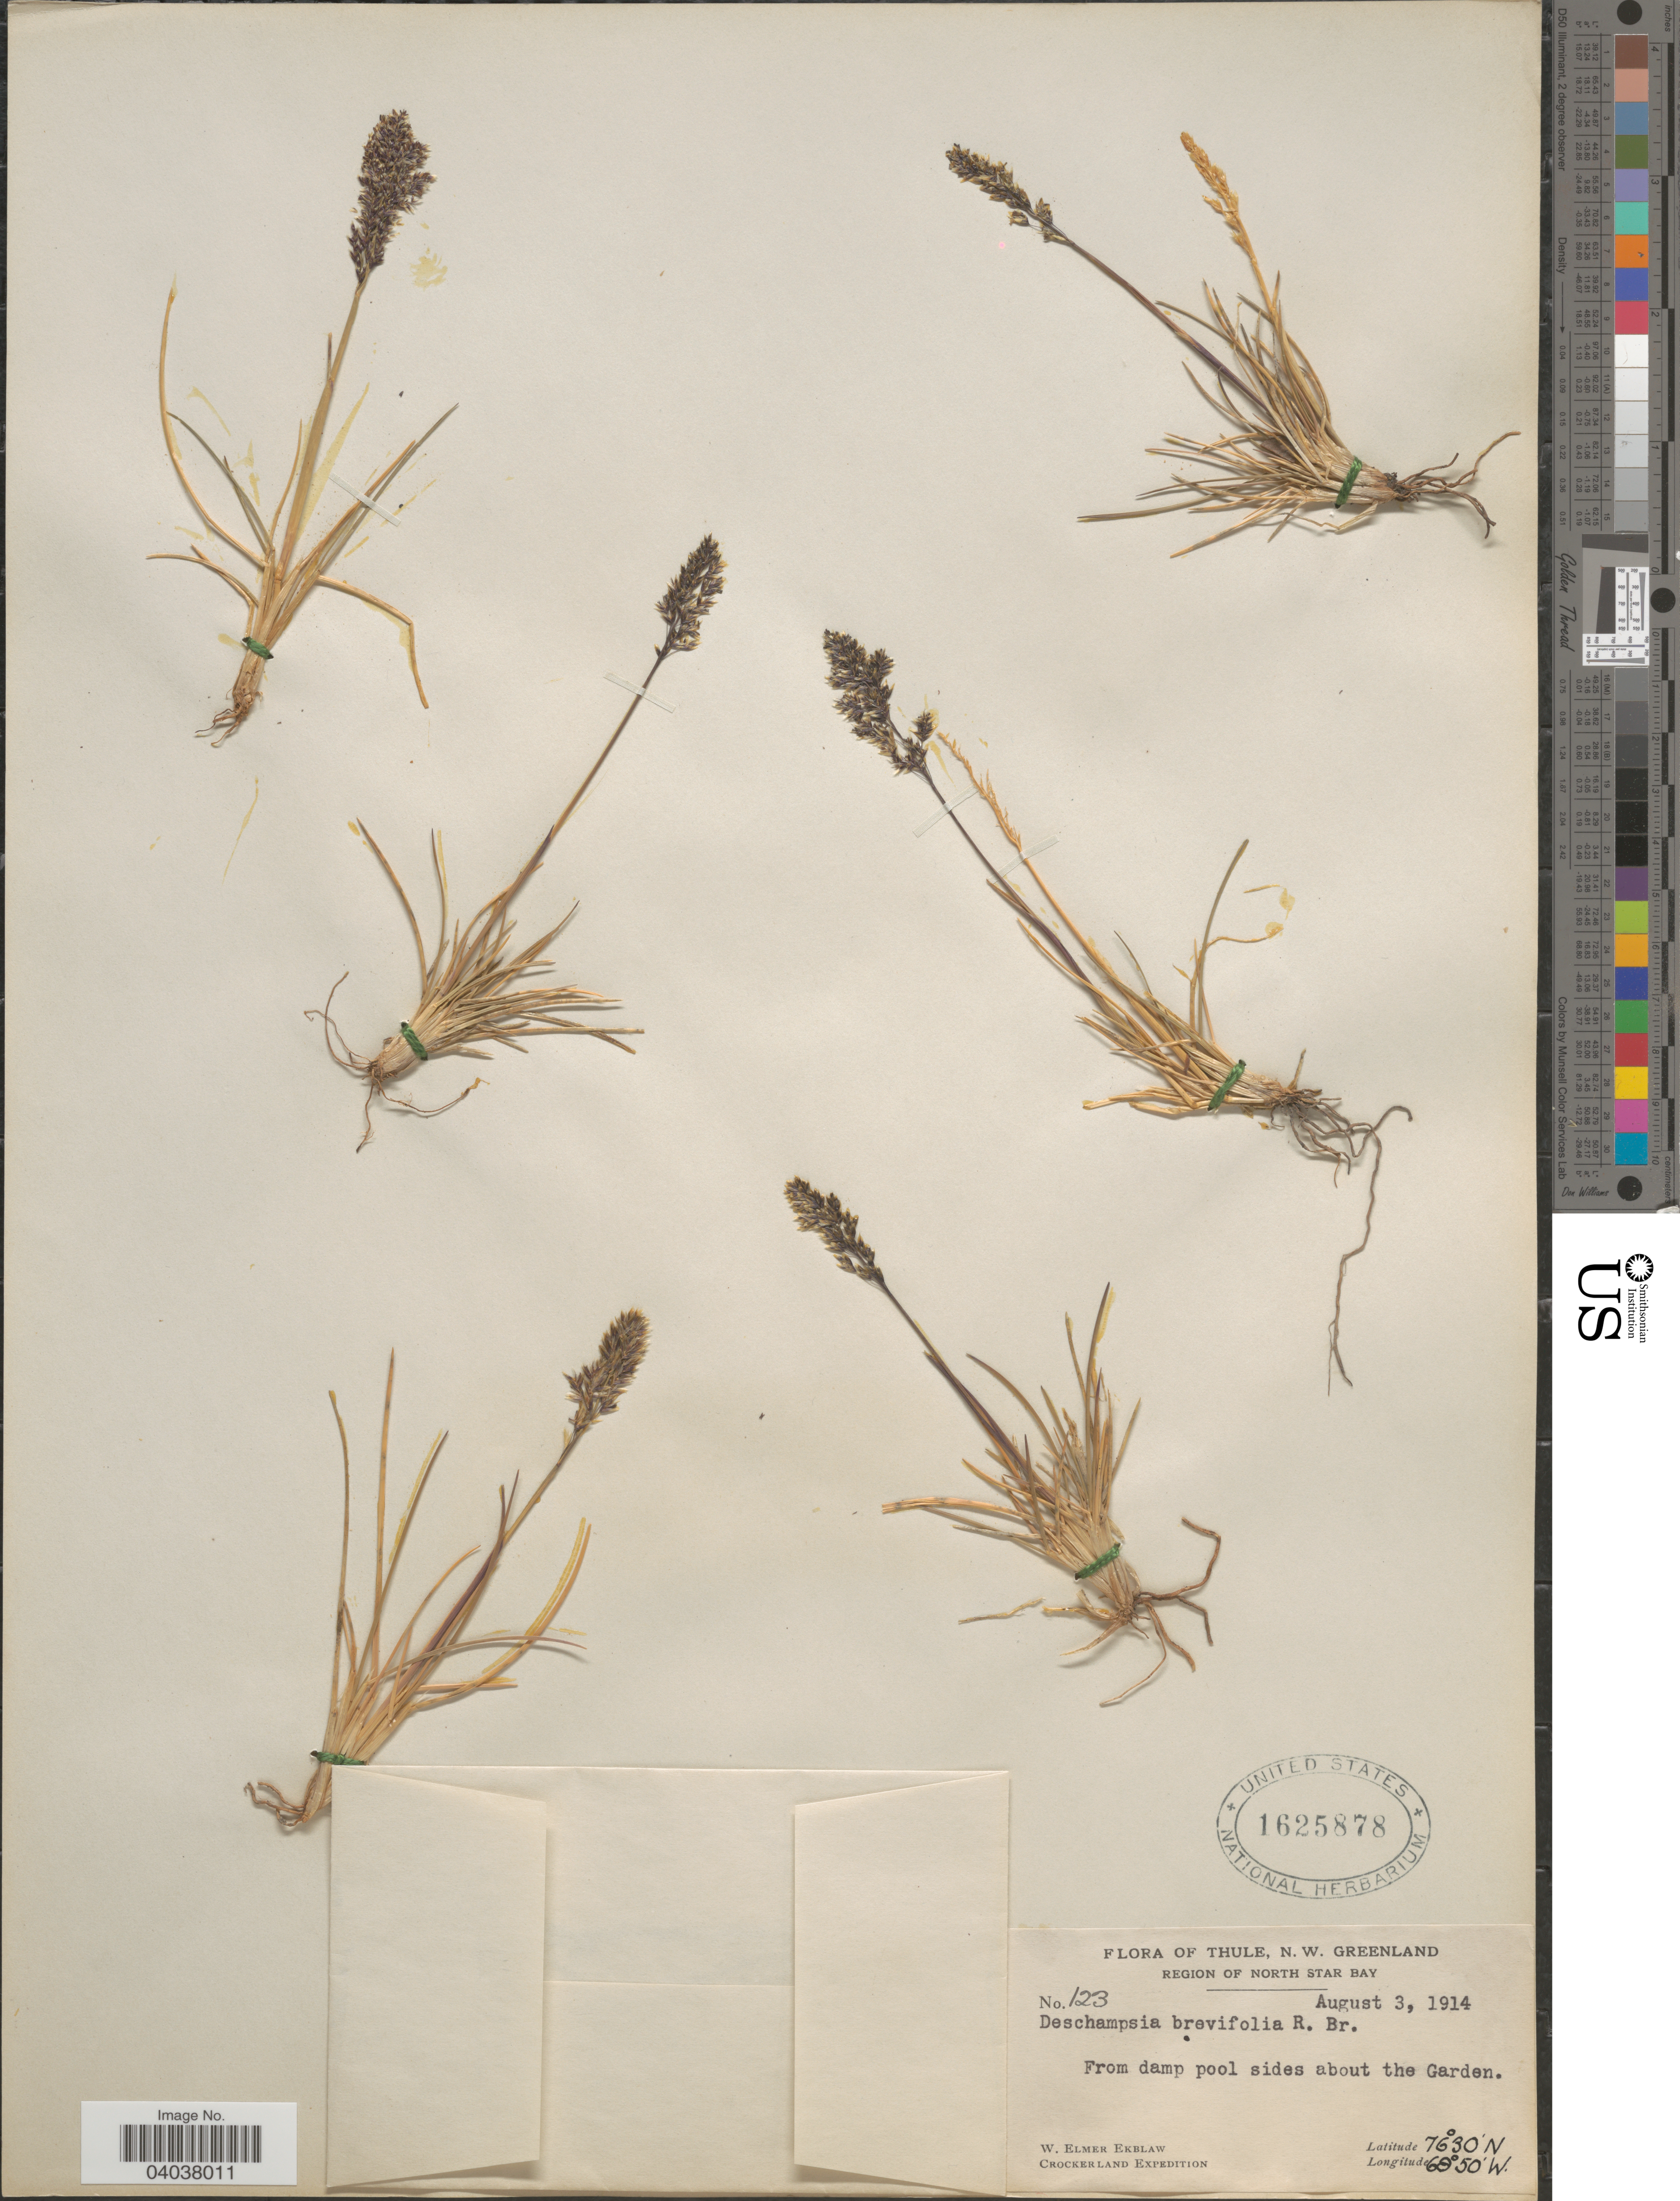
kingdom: Plantae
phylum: Tracheophyta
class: Liliopsida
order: Poales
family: Poaceae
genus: Deschampsia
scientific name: Deschampsia brevifolia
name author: R. Br. in Parry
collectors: W. Ekblaw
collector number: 123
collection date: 1914-08-03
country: Greenland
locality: Thule, N. W. Greenland. Region of North Star Bay. From damp pool sides about the Garden.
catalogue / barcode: US 1625878